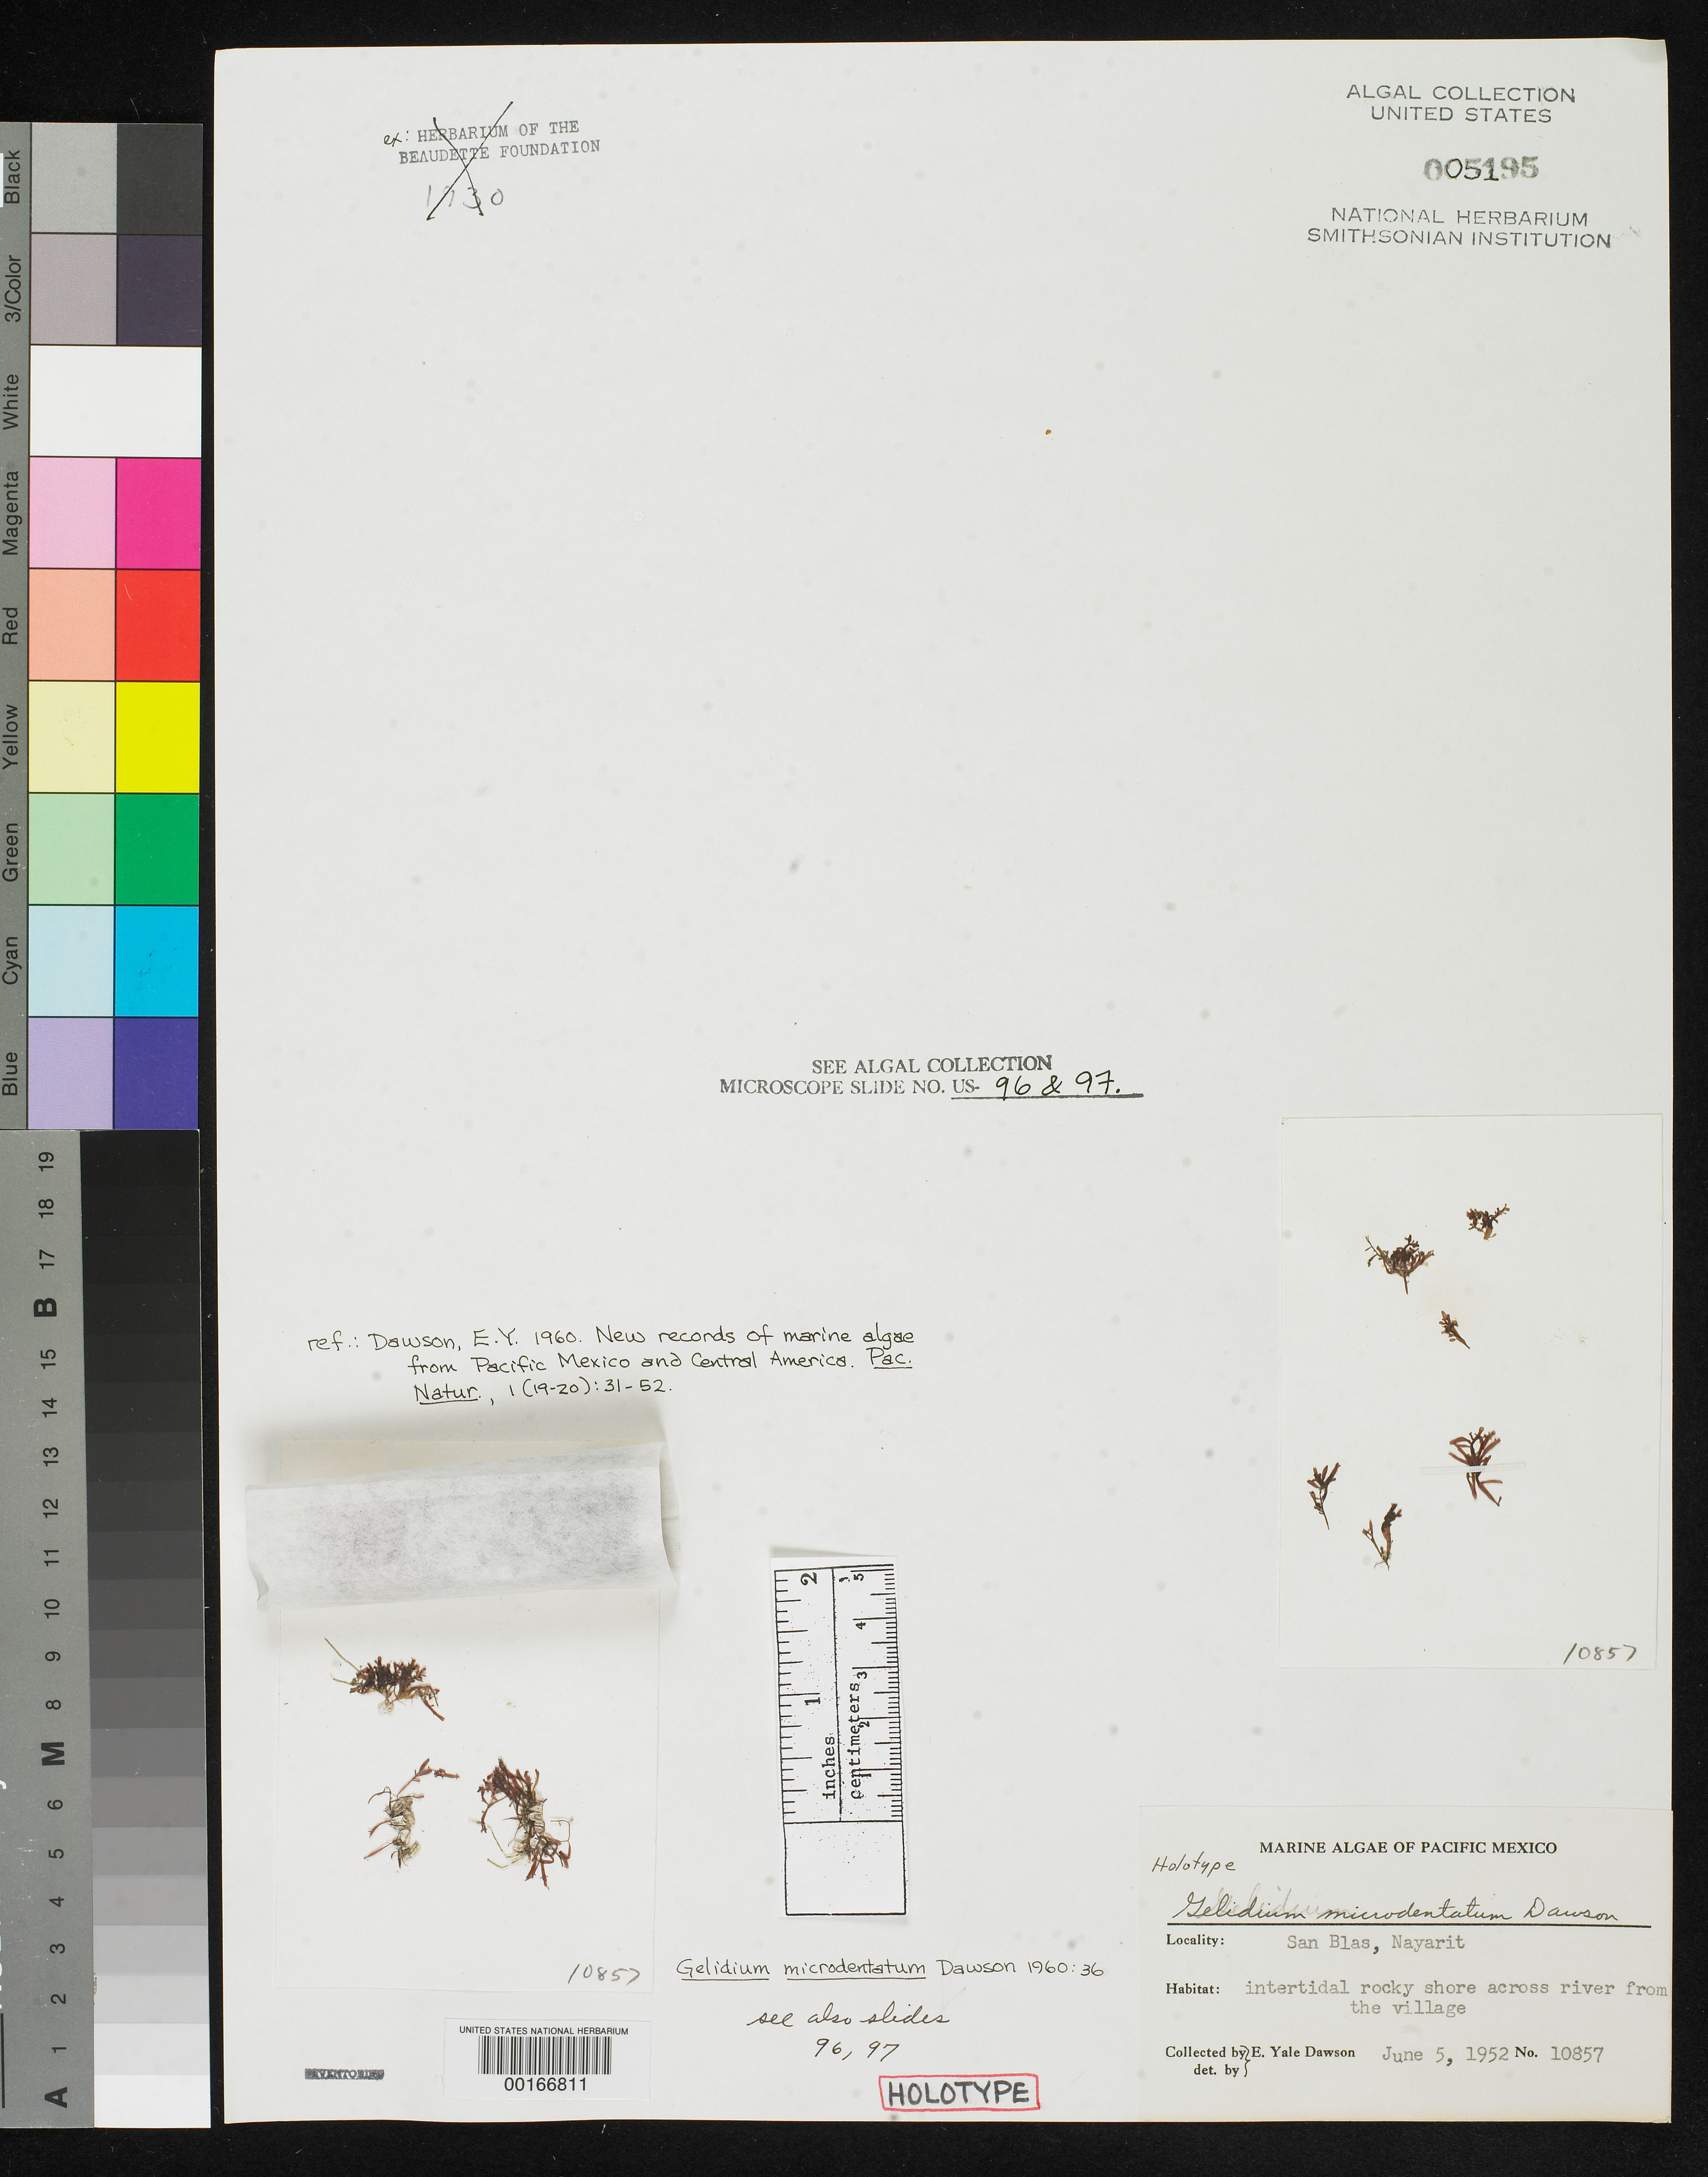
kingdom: Plantae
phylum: Rhodophyta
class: Florideophyceae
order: Gelidiales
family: Gelidiaceae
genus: Gelidium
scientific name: Gelidium microdentatum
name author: E.Y. Dawson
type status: Holotype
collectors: E. Y. Dawson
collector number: EYD 10857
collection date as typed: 05 Jun 1952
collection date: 1952-06-05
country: Mexico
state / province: Nayarit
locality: San Blas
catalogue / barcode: US 5195